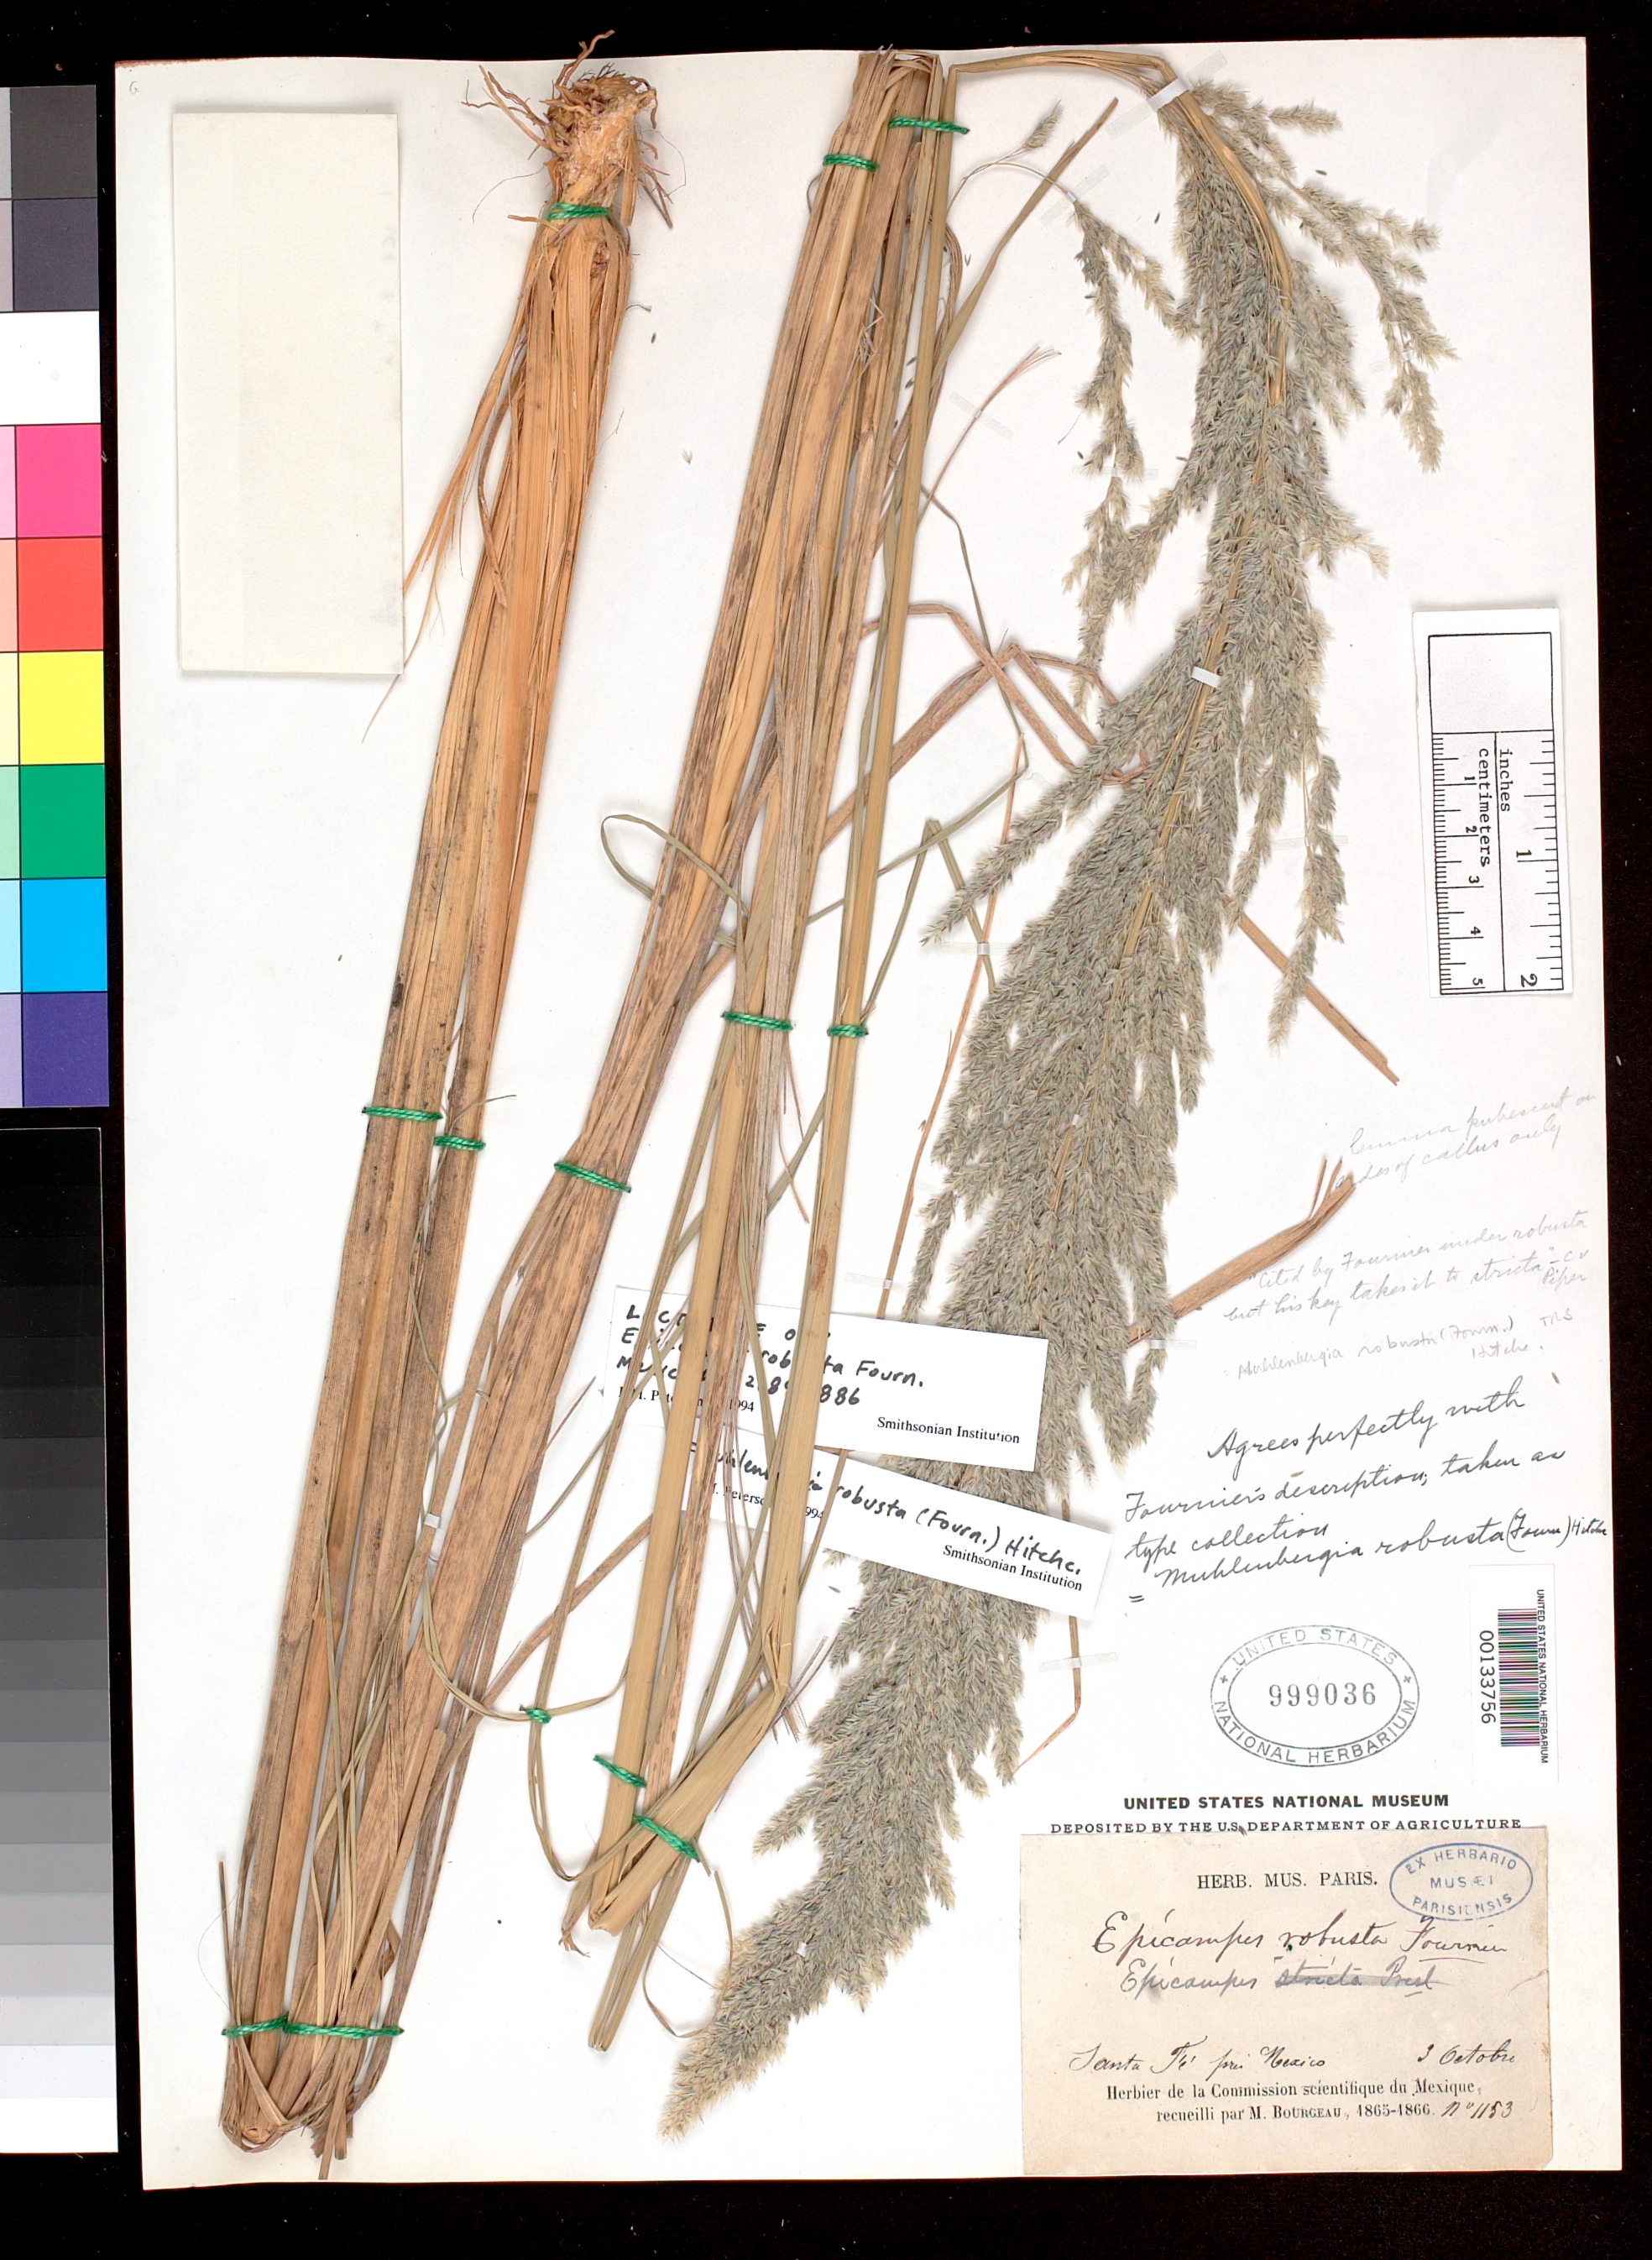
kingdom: Plantae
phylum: Tracheophyta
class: Liliopsida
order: Poales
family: Poaceae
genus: Epicampes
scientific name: Epicampes robusta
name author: E. Fourn.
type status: Syntype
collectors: E. Bourgeau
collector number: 1153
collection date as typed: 03 Oct 1866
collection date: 1866-10-03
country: Mexico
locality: Santa Fe.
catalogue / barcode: US 999036